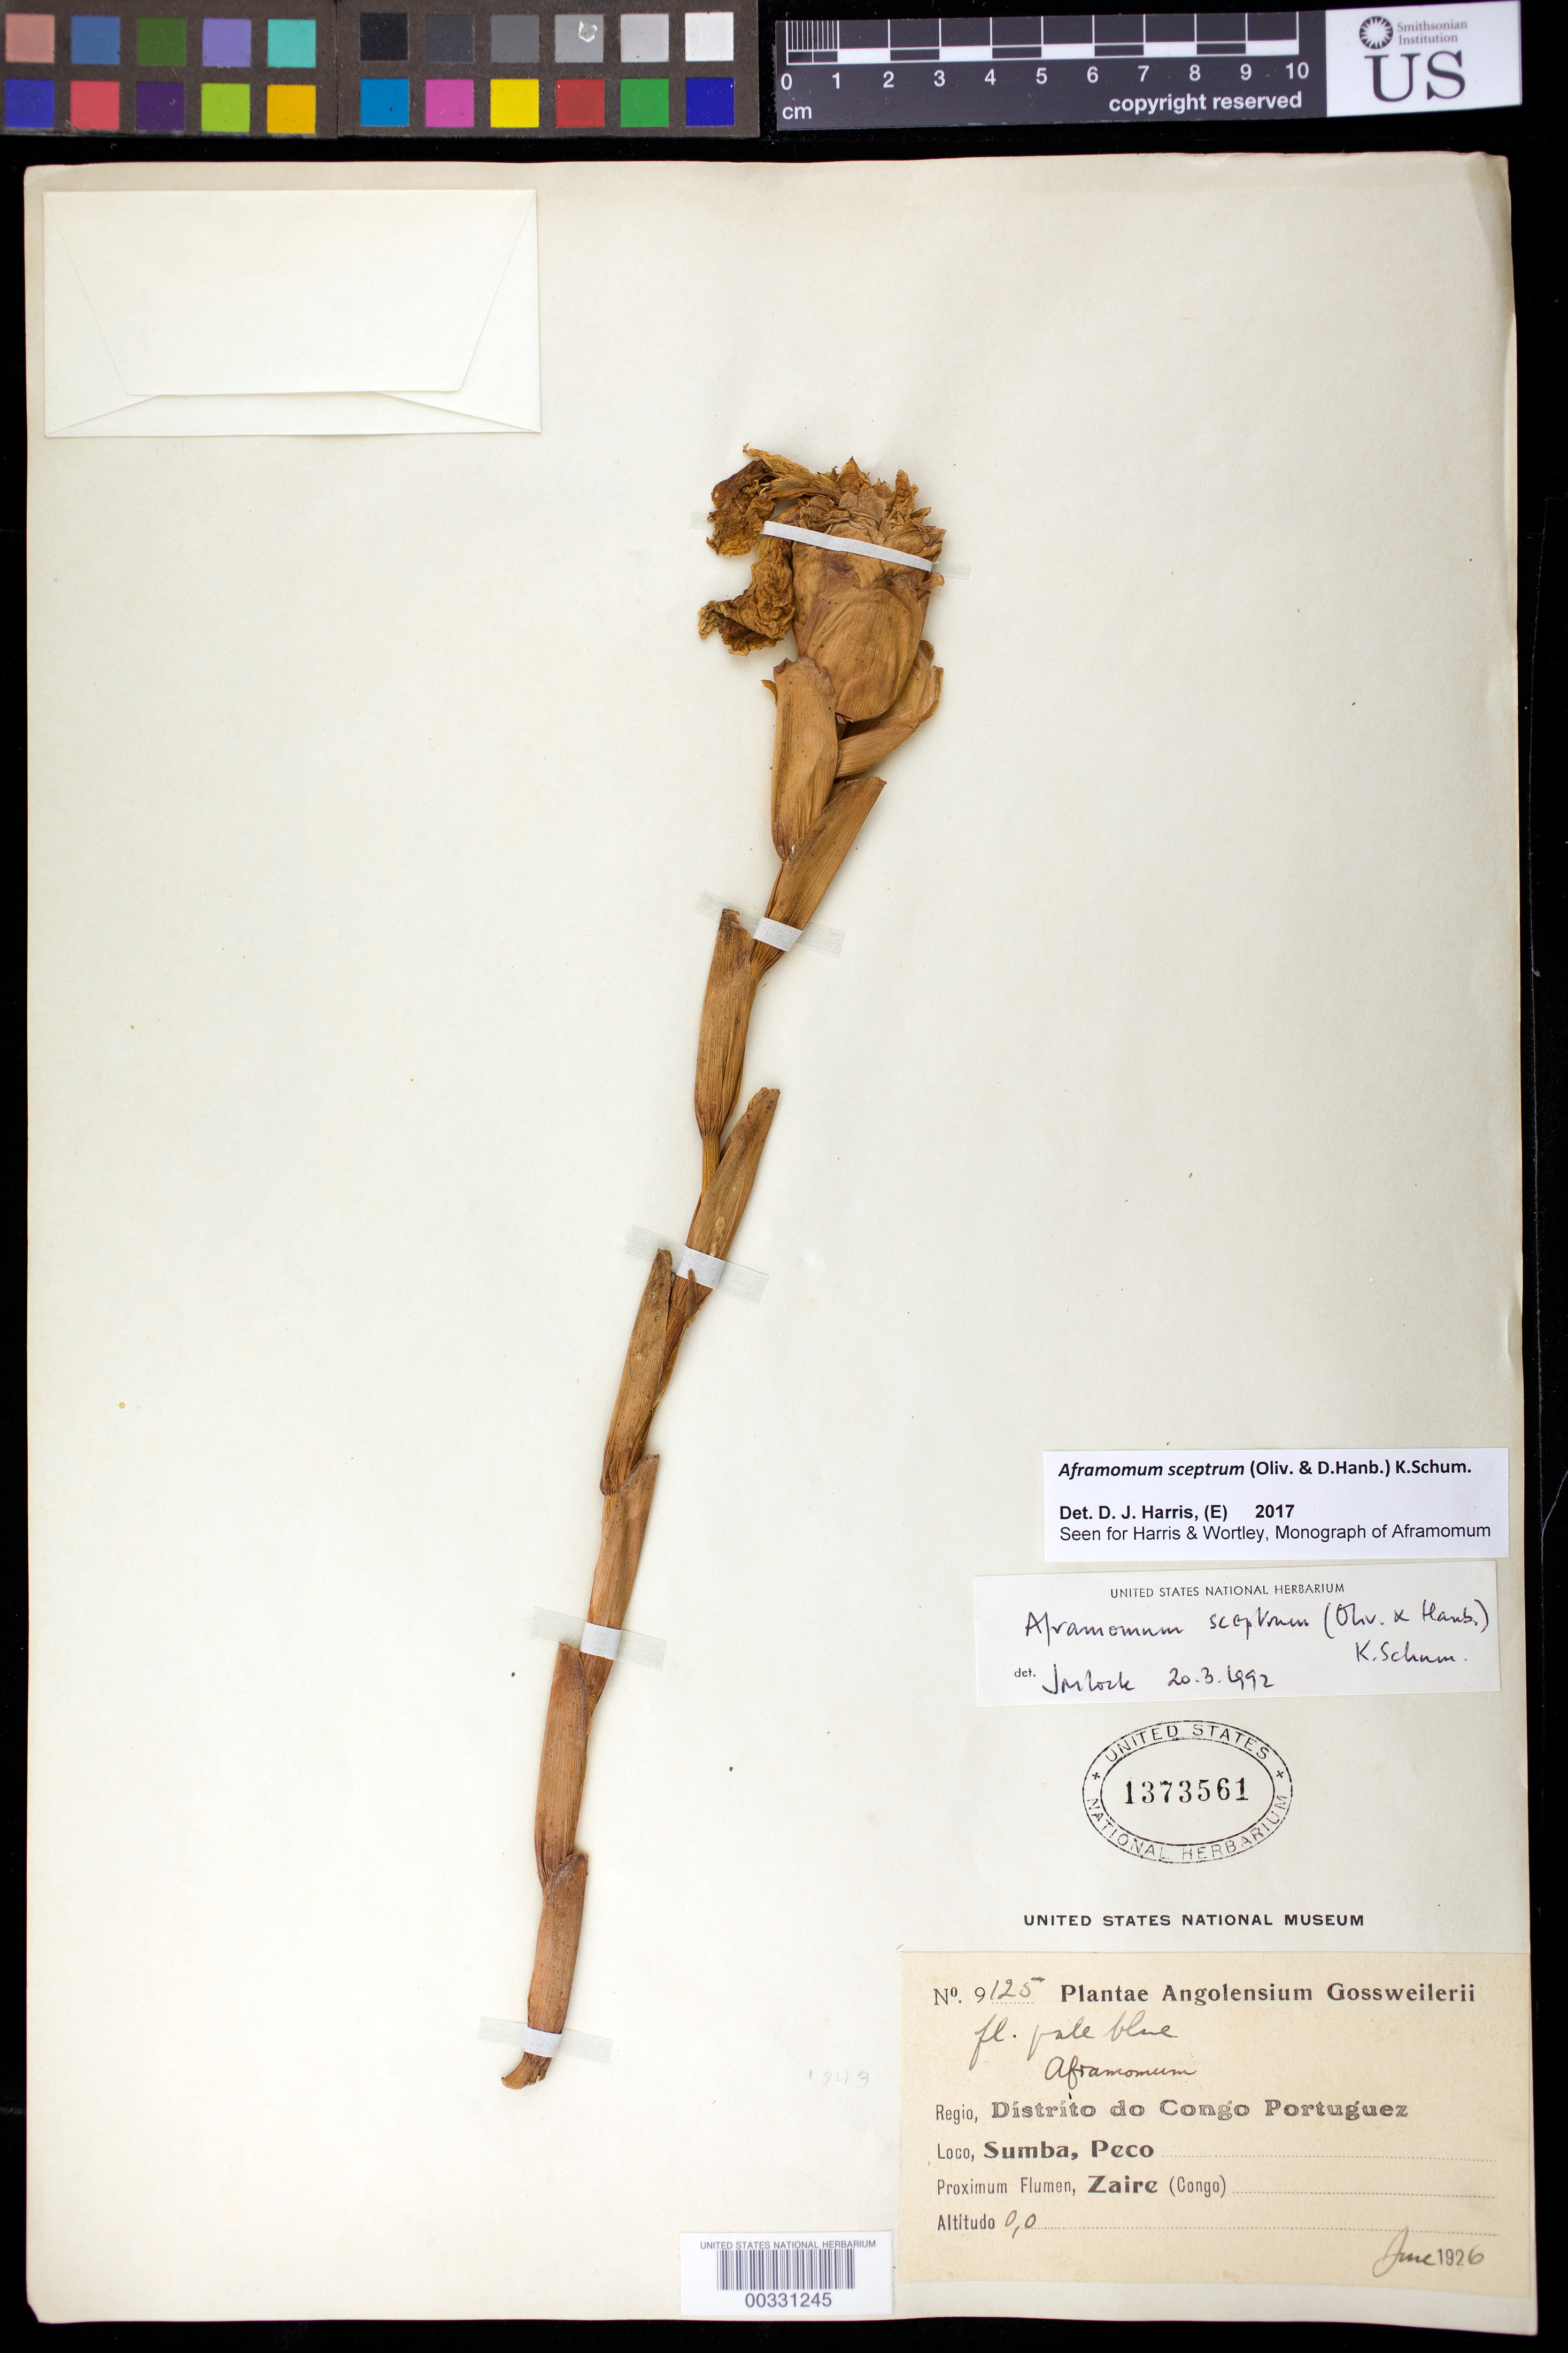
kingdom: Plantae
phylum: Tracheophyta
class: Liliopsida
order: Zingiberales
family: Zingiberaceae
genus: Aframomum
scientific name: Aframomum sceptrum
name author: (Oliv. & T. Hanb.) K. Schum.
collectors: F. Gossweiler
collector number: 9125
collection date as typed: Jun 1926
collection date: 1926-06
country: Angola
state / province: Cabinda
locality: Regio, Distrito do Congo Portuguez, Sumba, Peco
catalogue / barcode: US 1373561